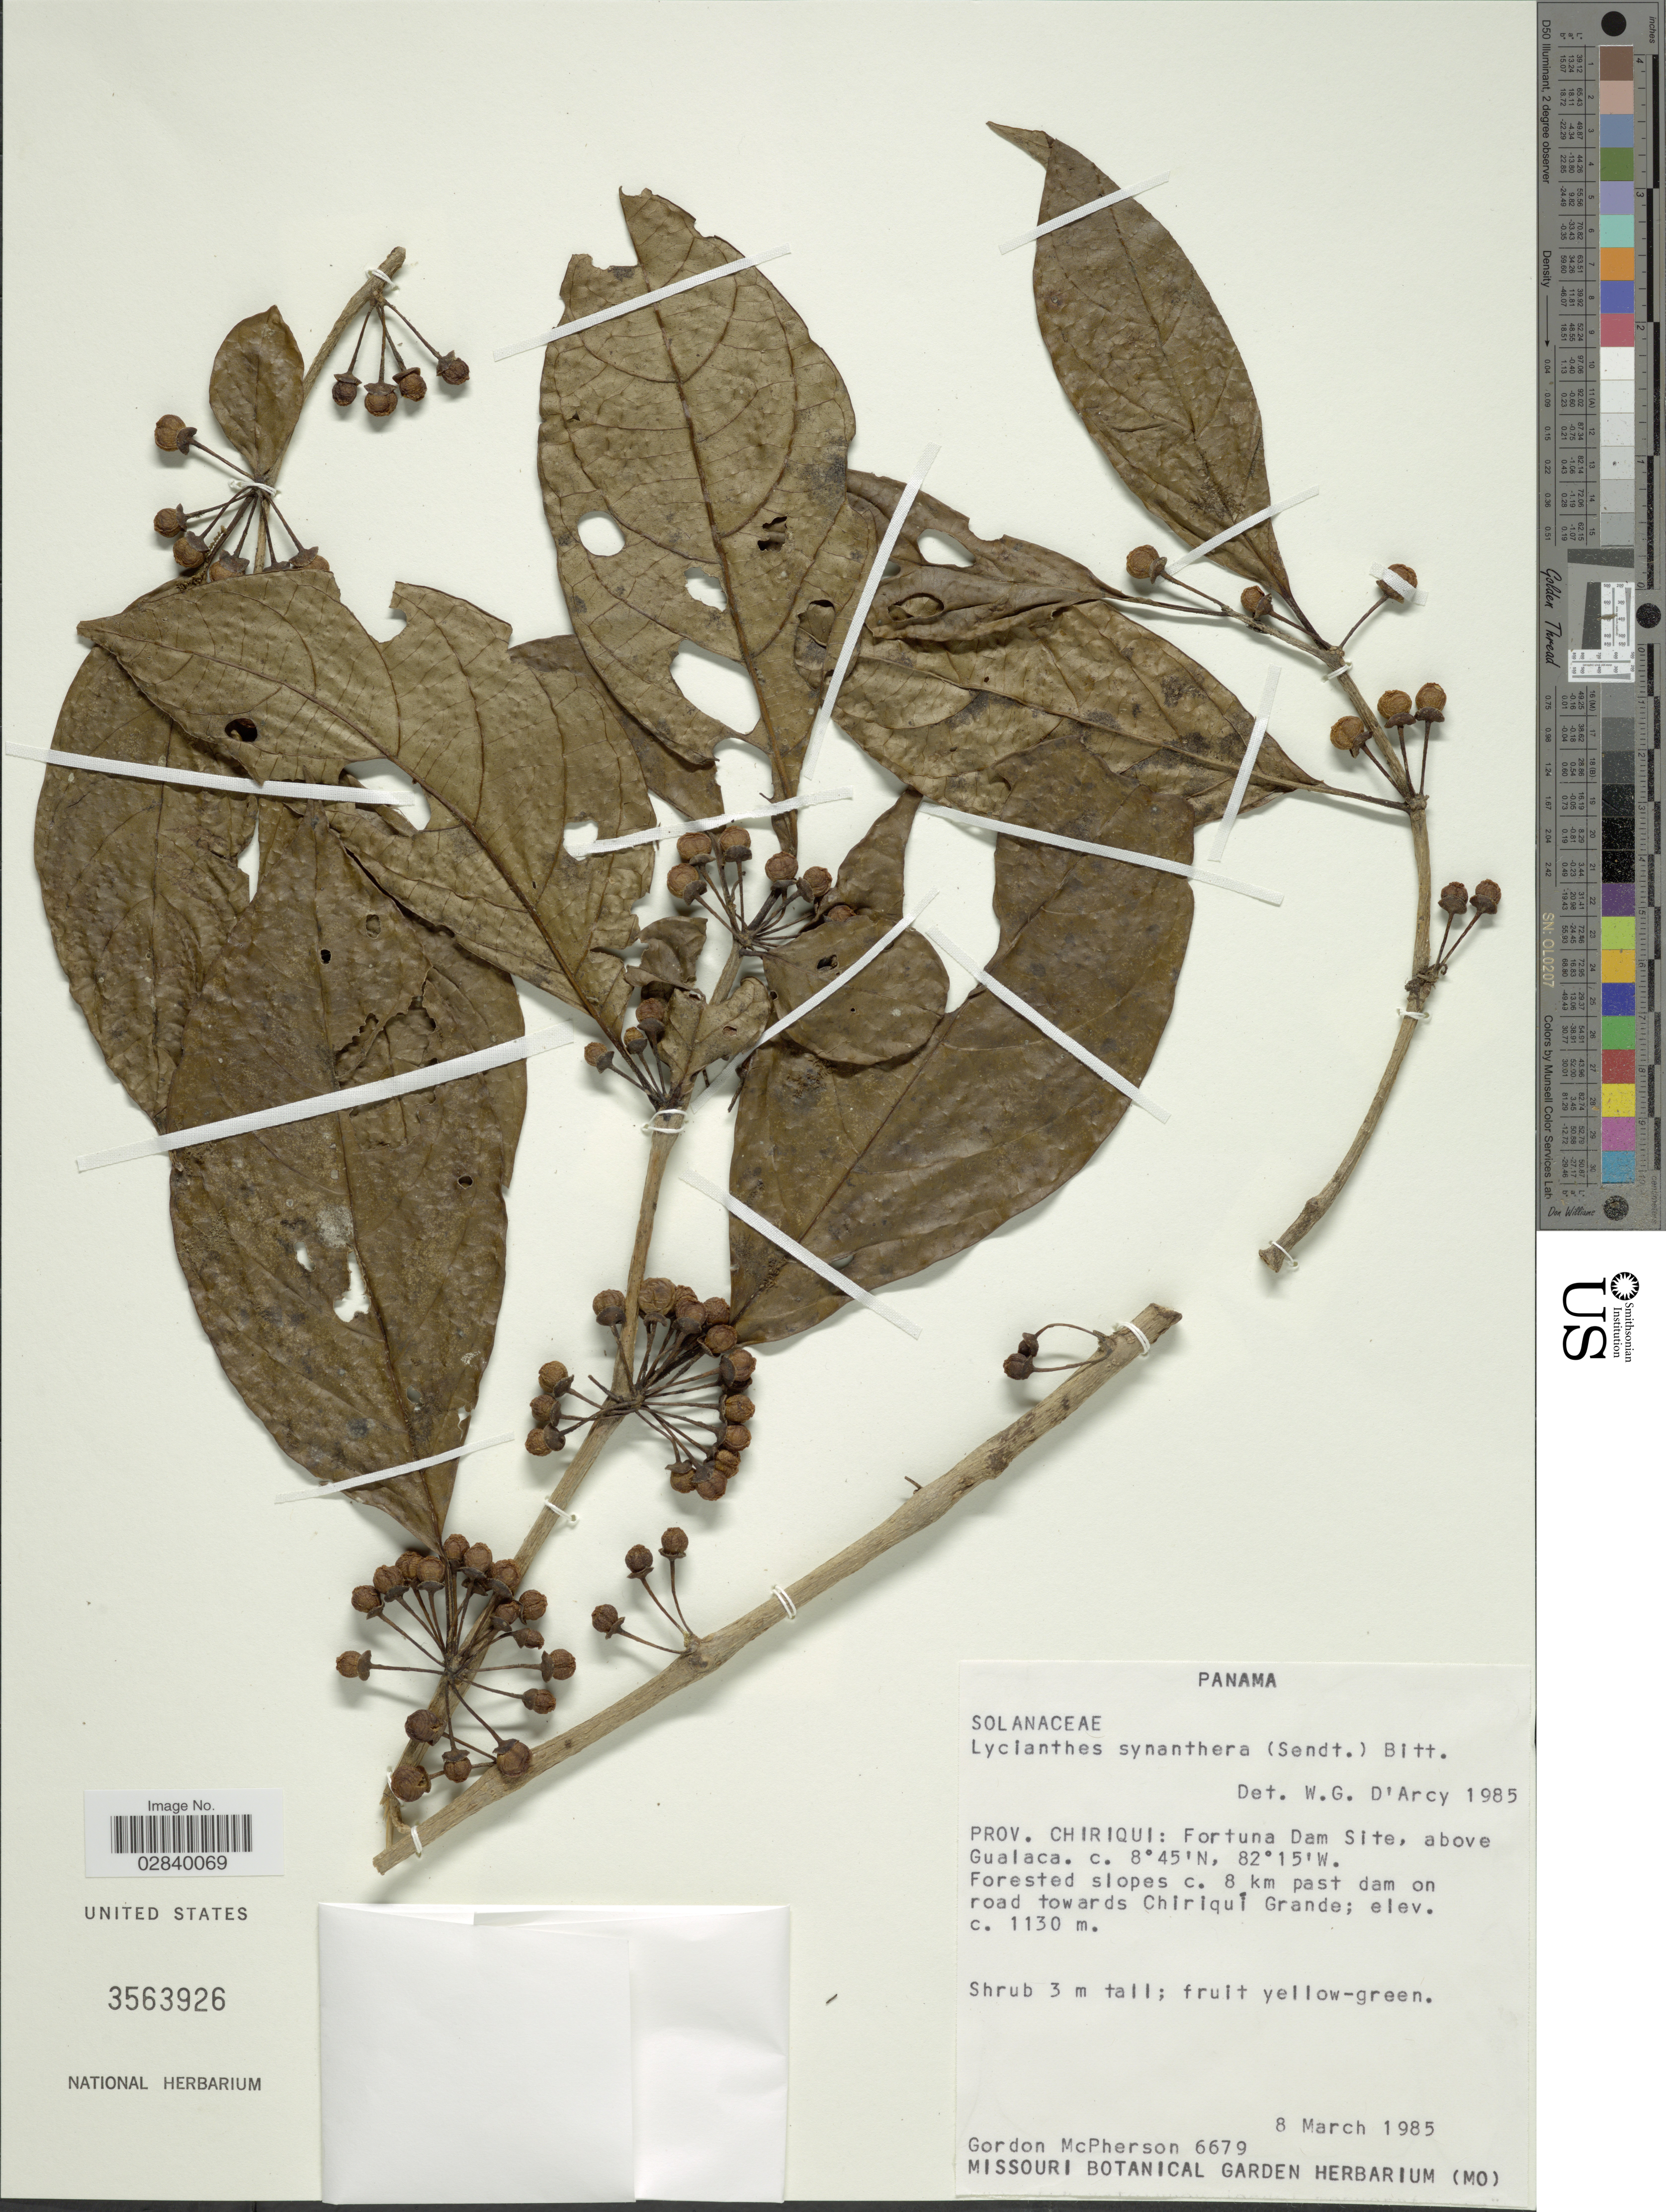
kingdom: Plantae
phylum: Tracheophyta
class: Magnoliopsida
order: Solanales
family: Solanaceae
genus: Lycianthes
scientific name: Lycianthes synanthera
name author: (Sendtn.) Bitter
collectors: G. McPherson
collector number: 6679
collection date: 1985-03-08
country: Panama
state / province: Chiriqui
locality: Fortuna Dam Site, above Gualaca. Forested slopes c. 8 km past dam on road towards Chiriquí Grande.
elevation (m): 1130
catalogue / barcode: US 3563926